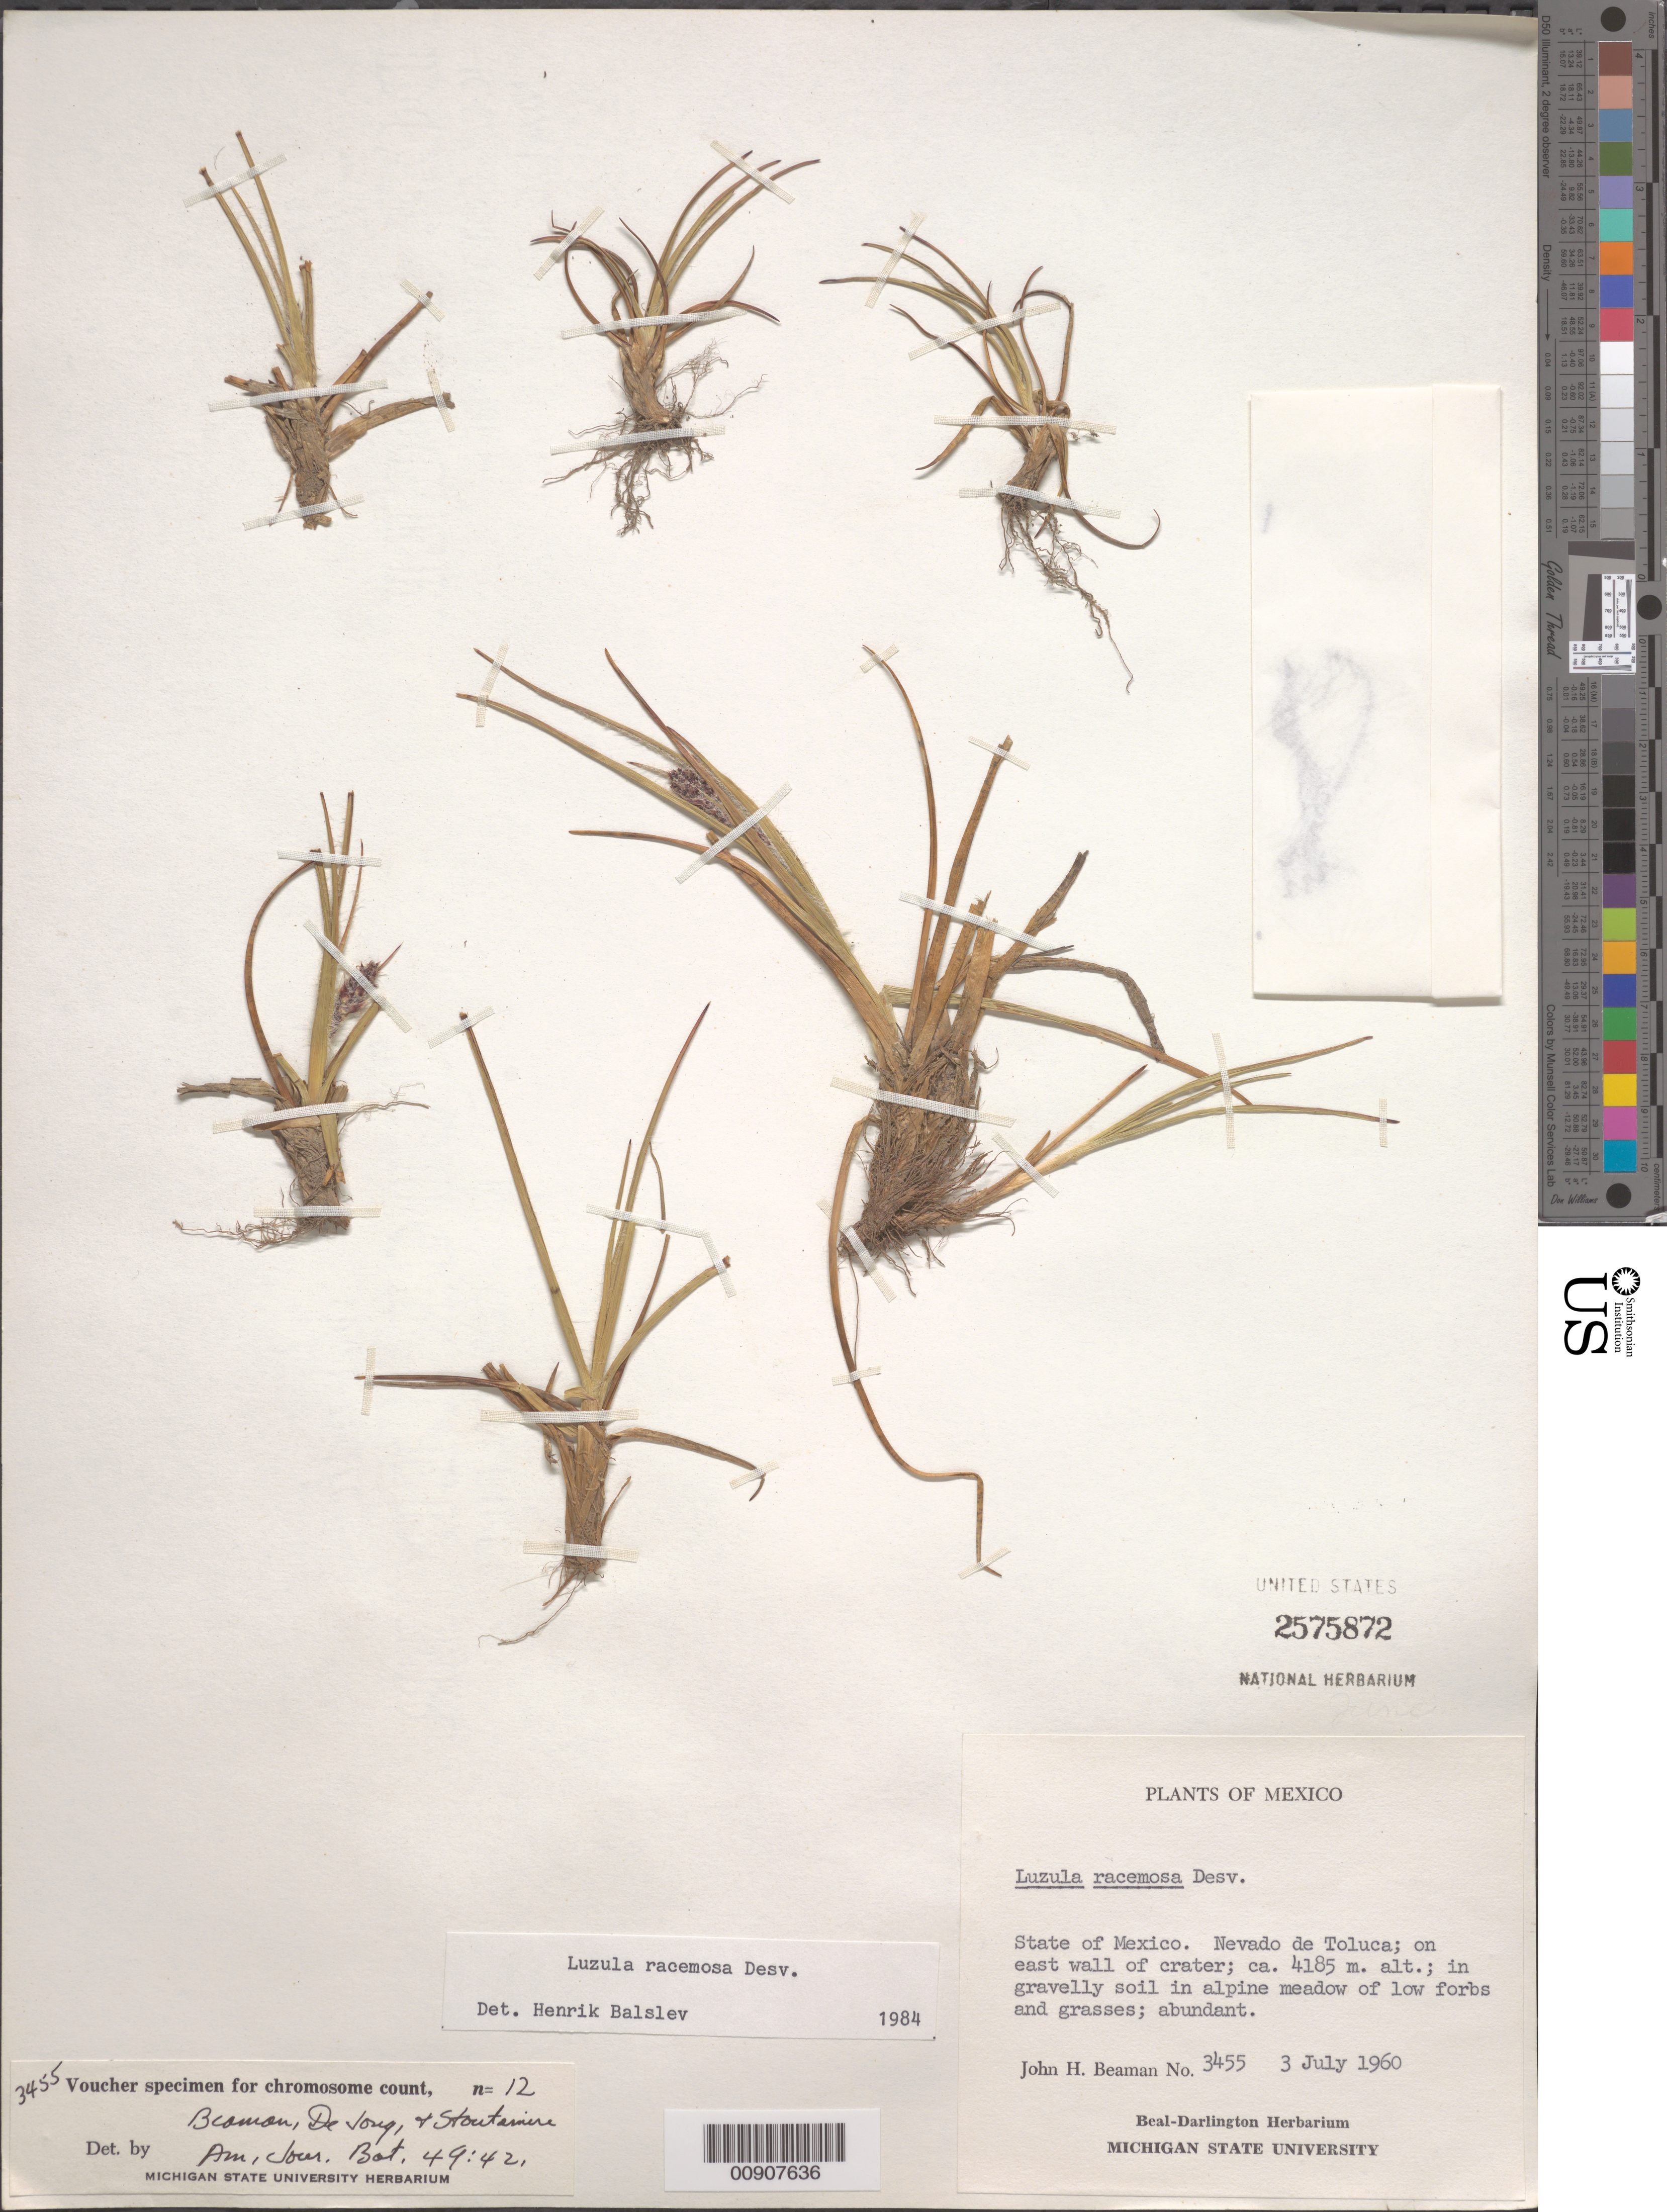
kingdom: Plantae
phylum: Tracheophyta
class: Liliopsida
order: Poales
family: Juncaceae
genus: Luzula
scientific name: Luzula racemosa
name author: Desv.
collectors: J. H. Beaman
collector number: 3455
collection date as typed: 03 Jul 1960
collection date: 1960-07-03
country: Mexico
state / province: México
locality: State of México. Nevado de Toluca; on east wall of crater.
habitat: In gravelly soil in alpine meadow of low forbs and grasses.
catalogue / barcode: US 2575872